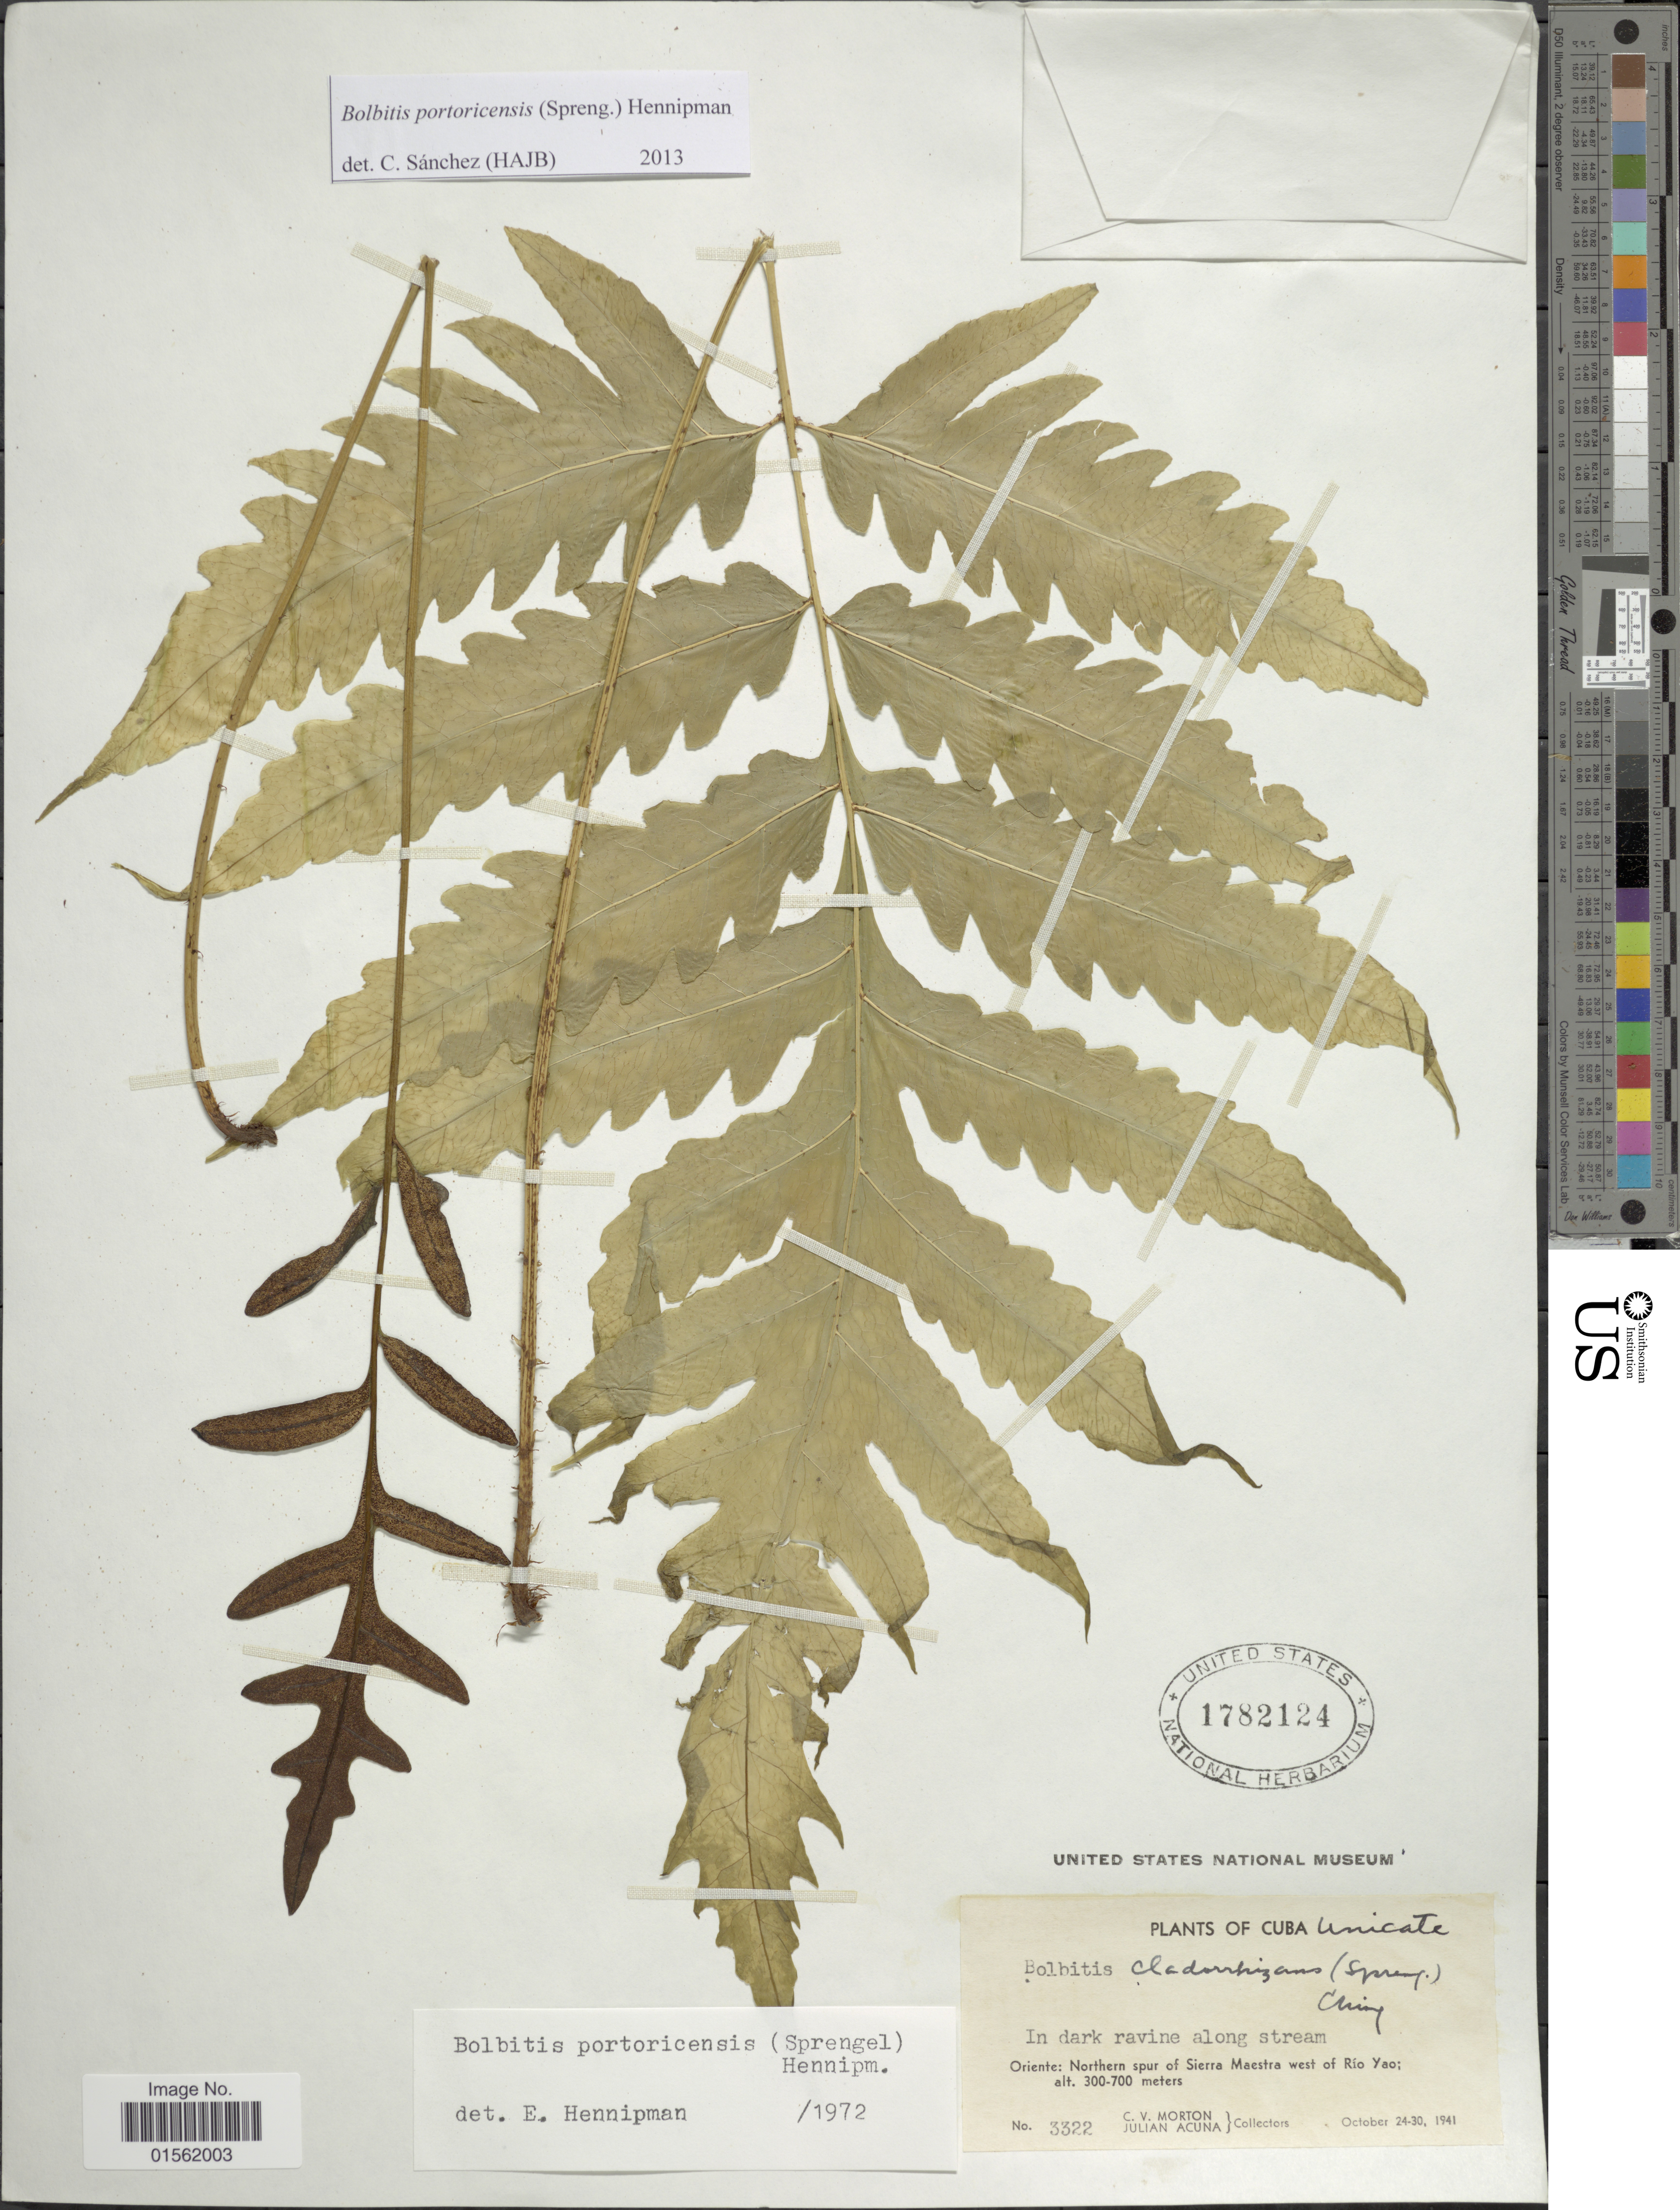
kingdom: Plantae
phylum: Tracheophyta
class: Polypodiopsida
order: Polypodiales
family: Dryopteridaceae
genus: Bolbitis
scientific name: Bolbitis portoricensis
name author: (Spreng.) Hennipman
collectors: C. V. Morton & J. B. Acuña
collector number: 3322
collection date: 1941-10-24/1941-10-30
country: Cuba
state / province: Oriente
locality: Northern spur of Sierra Maestra west of Río Yao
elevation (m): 300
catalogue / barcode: US 1782124